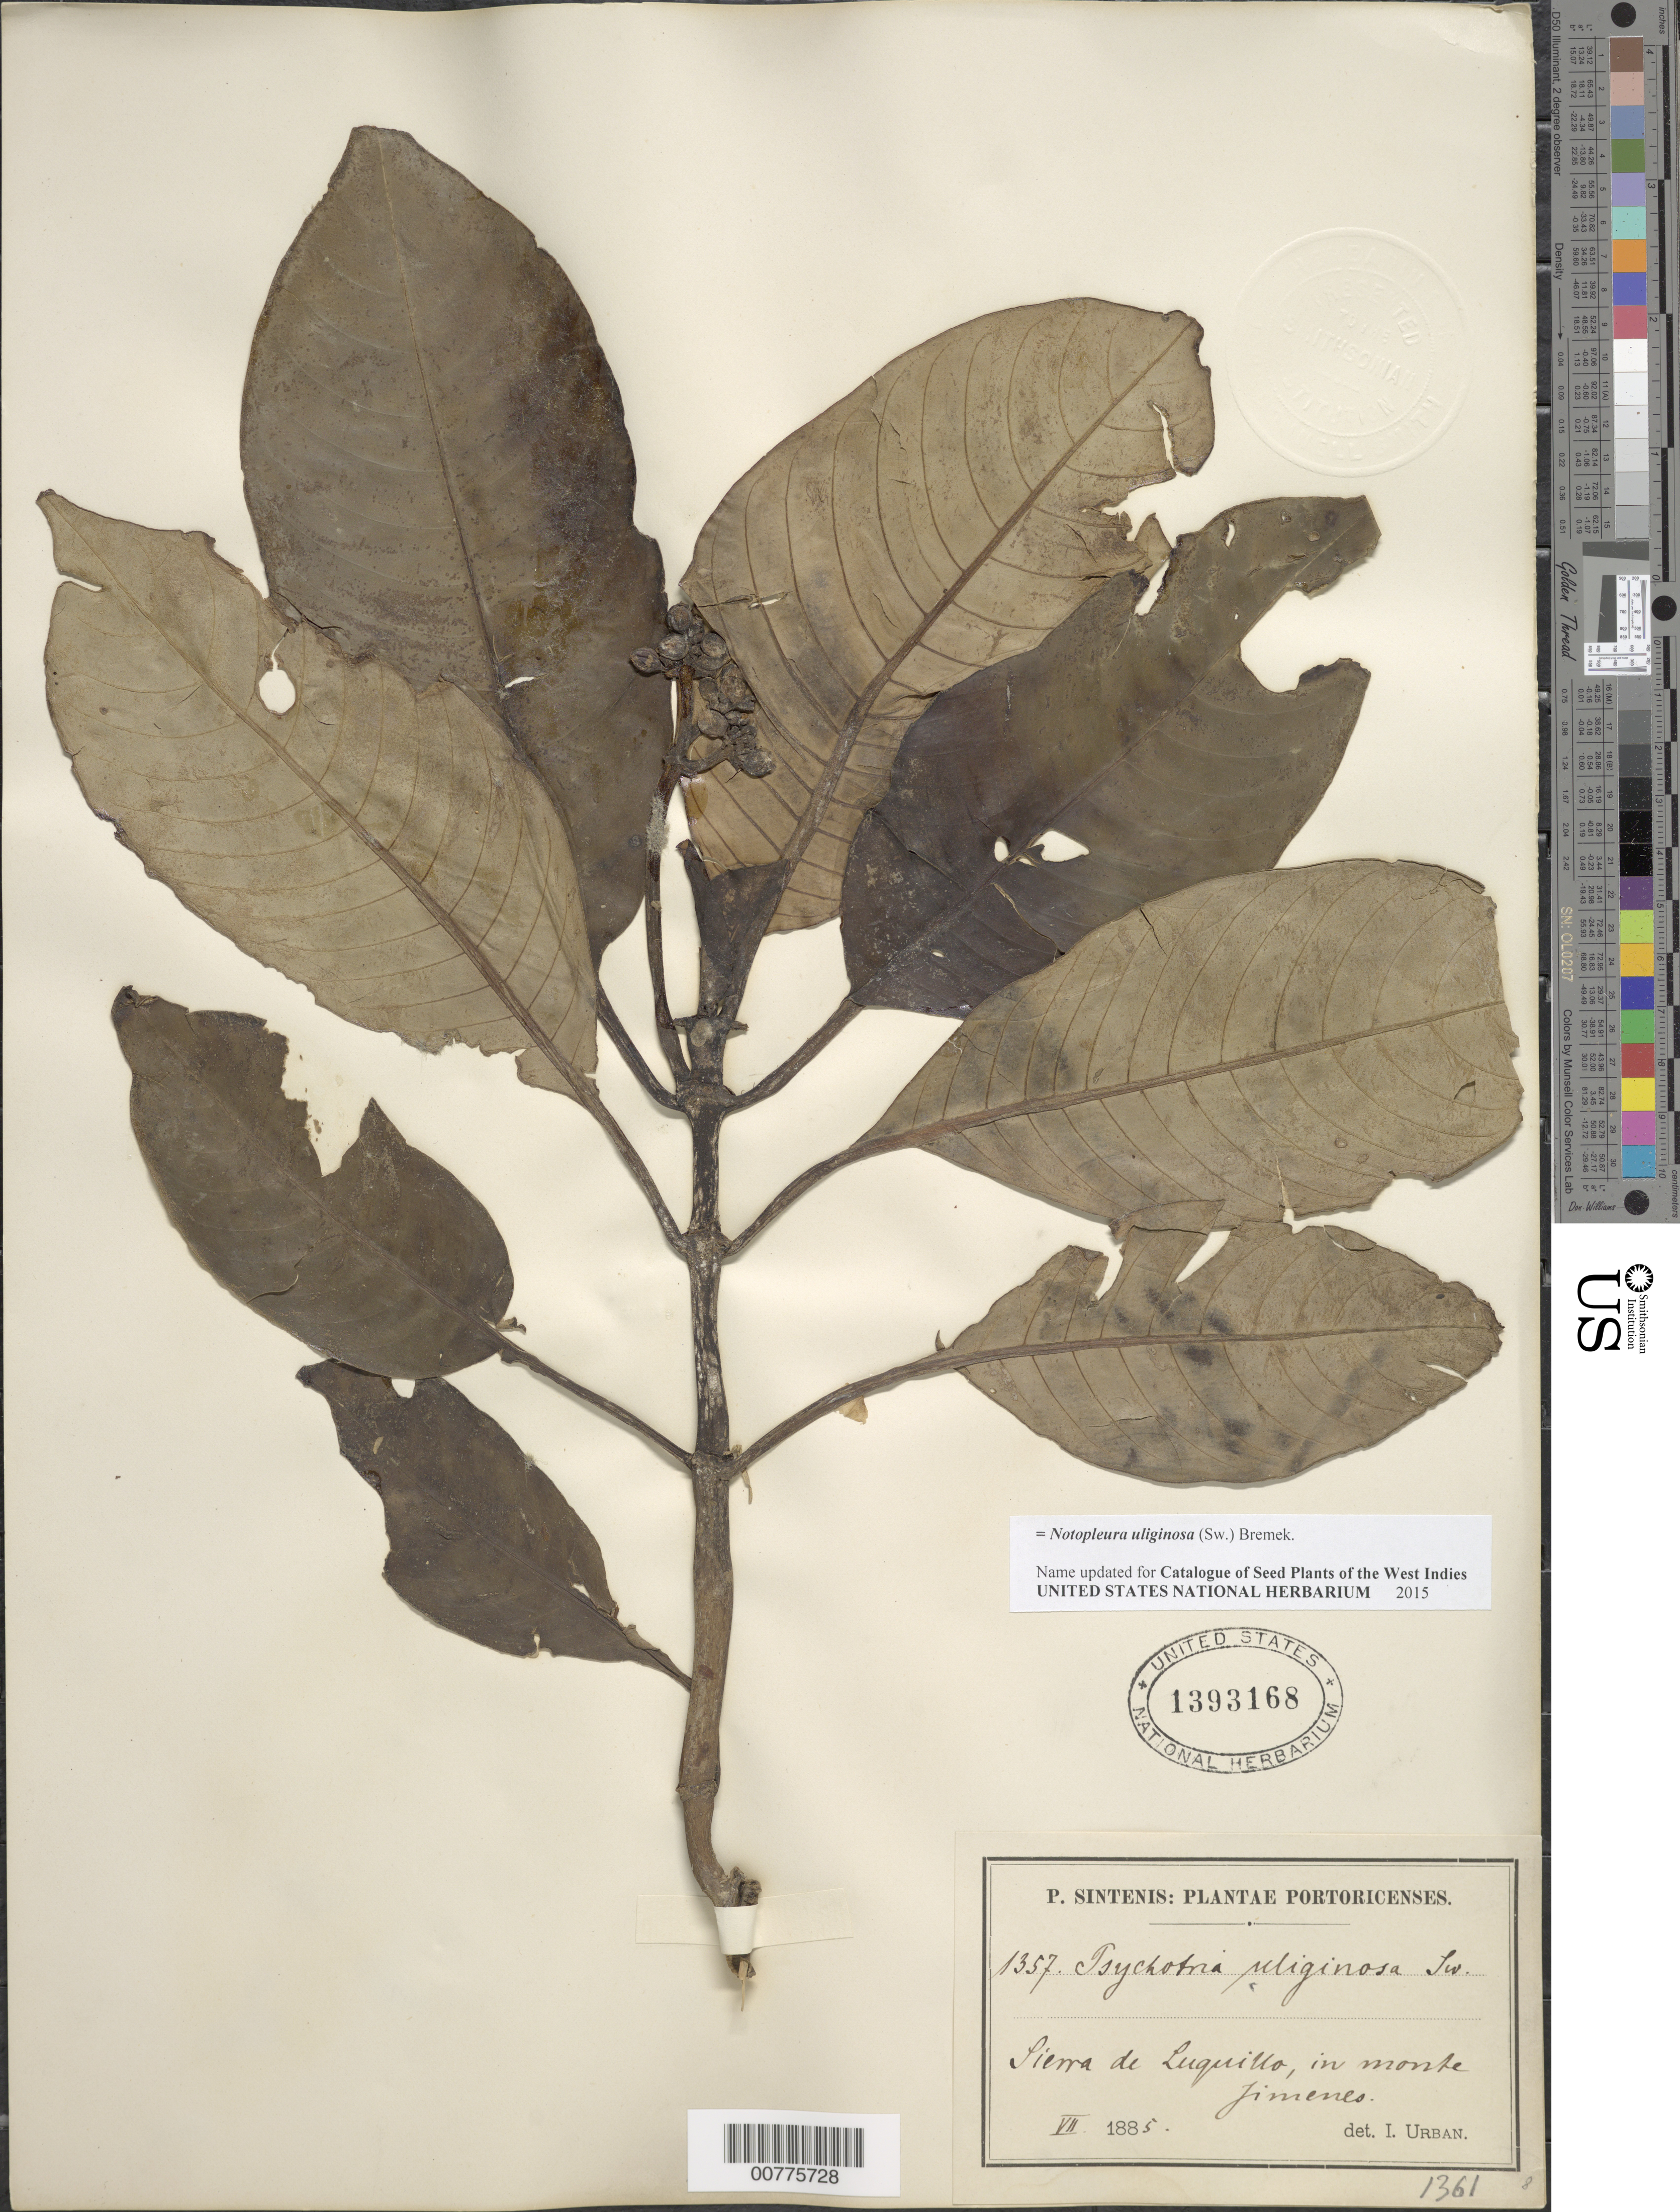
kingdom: Plantae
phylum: Tracheophyta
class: Magnoliopsida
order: Gentianales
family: Rubiaceae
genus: Notopleura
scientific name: Notopleura uliginosa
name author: (Sw.) Bremek.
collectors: P. Sintenis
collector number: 1357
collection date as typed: Jul 1885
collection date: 1885-07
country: Puerto Rico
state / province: Luquillo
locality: Sierra de Luquillo, in monte Jimenes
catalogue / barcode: US 1393168